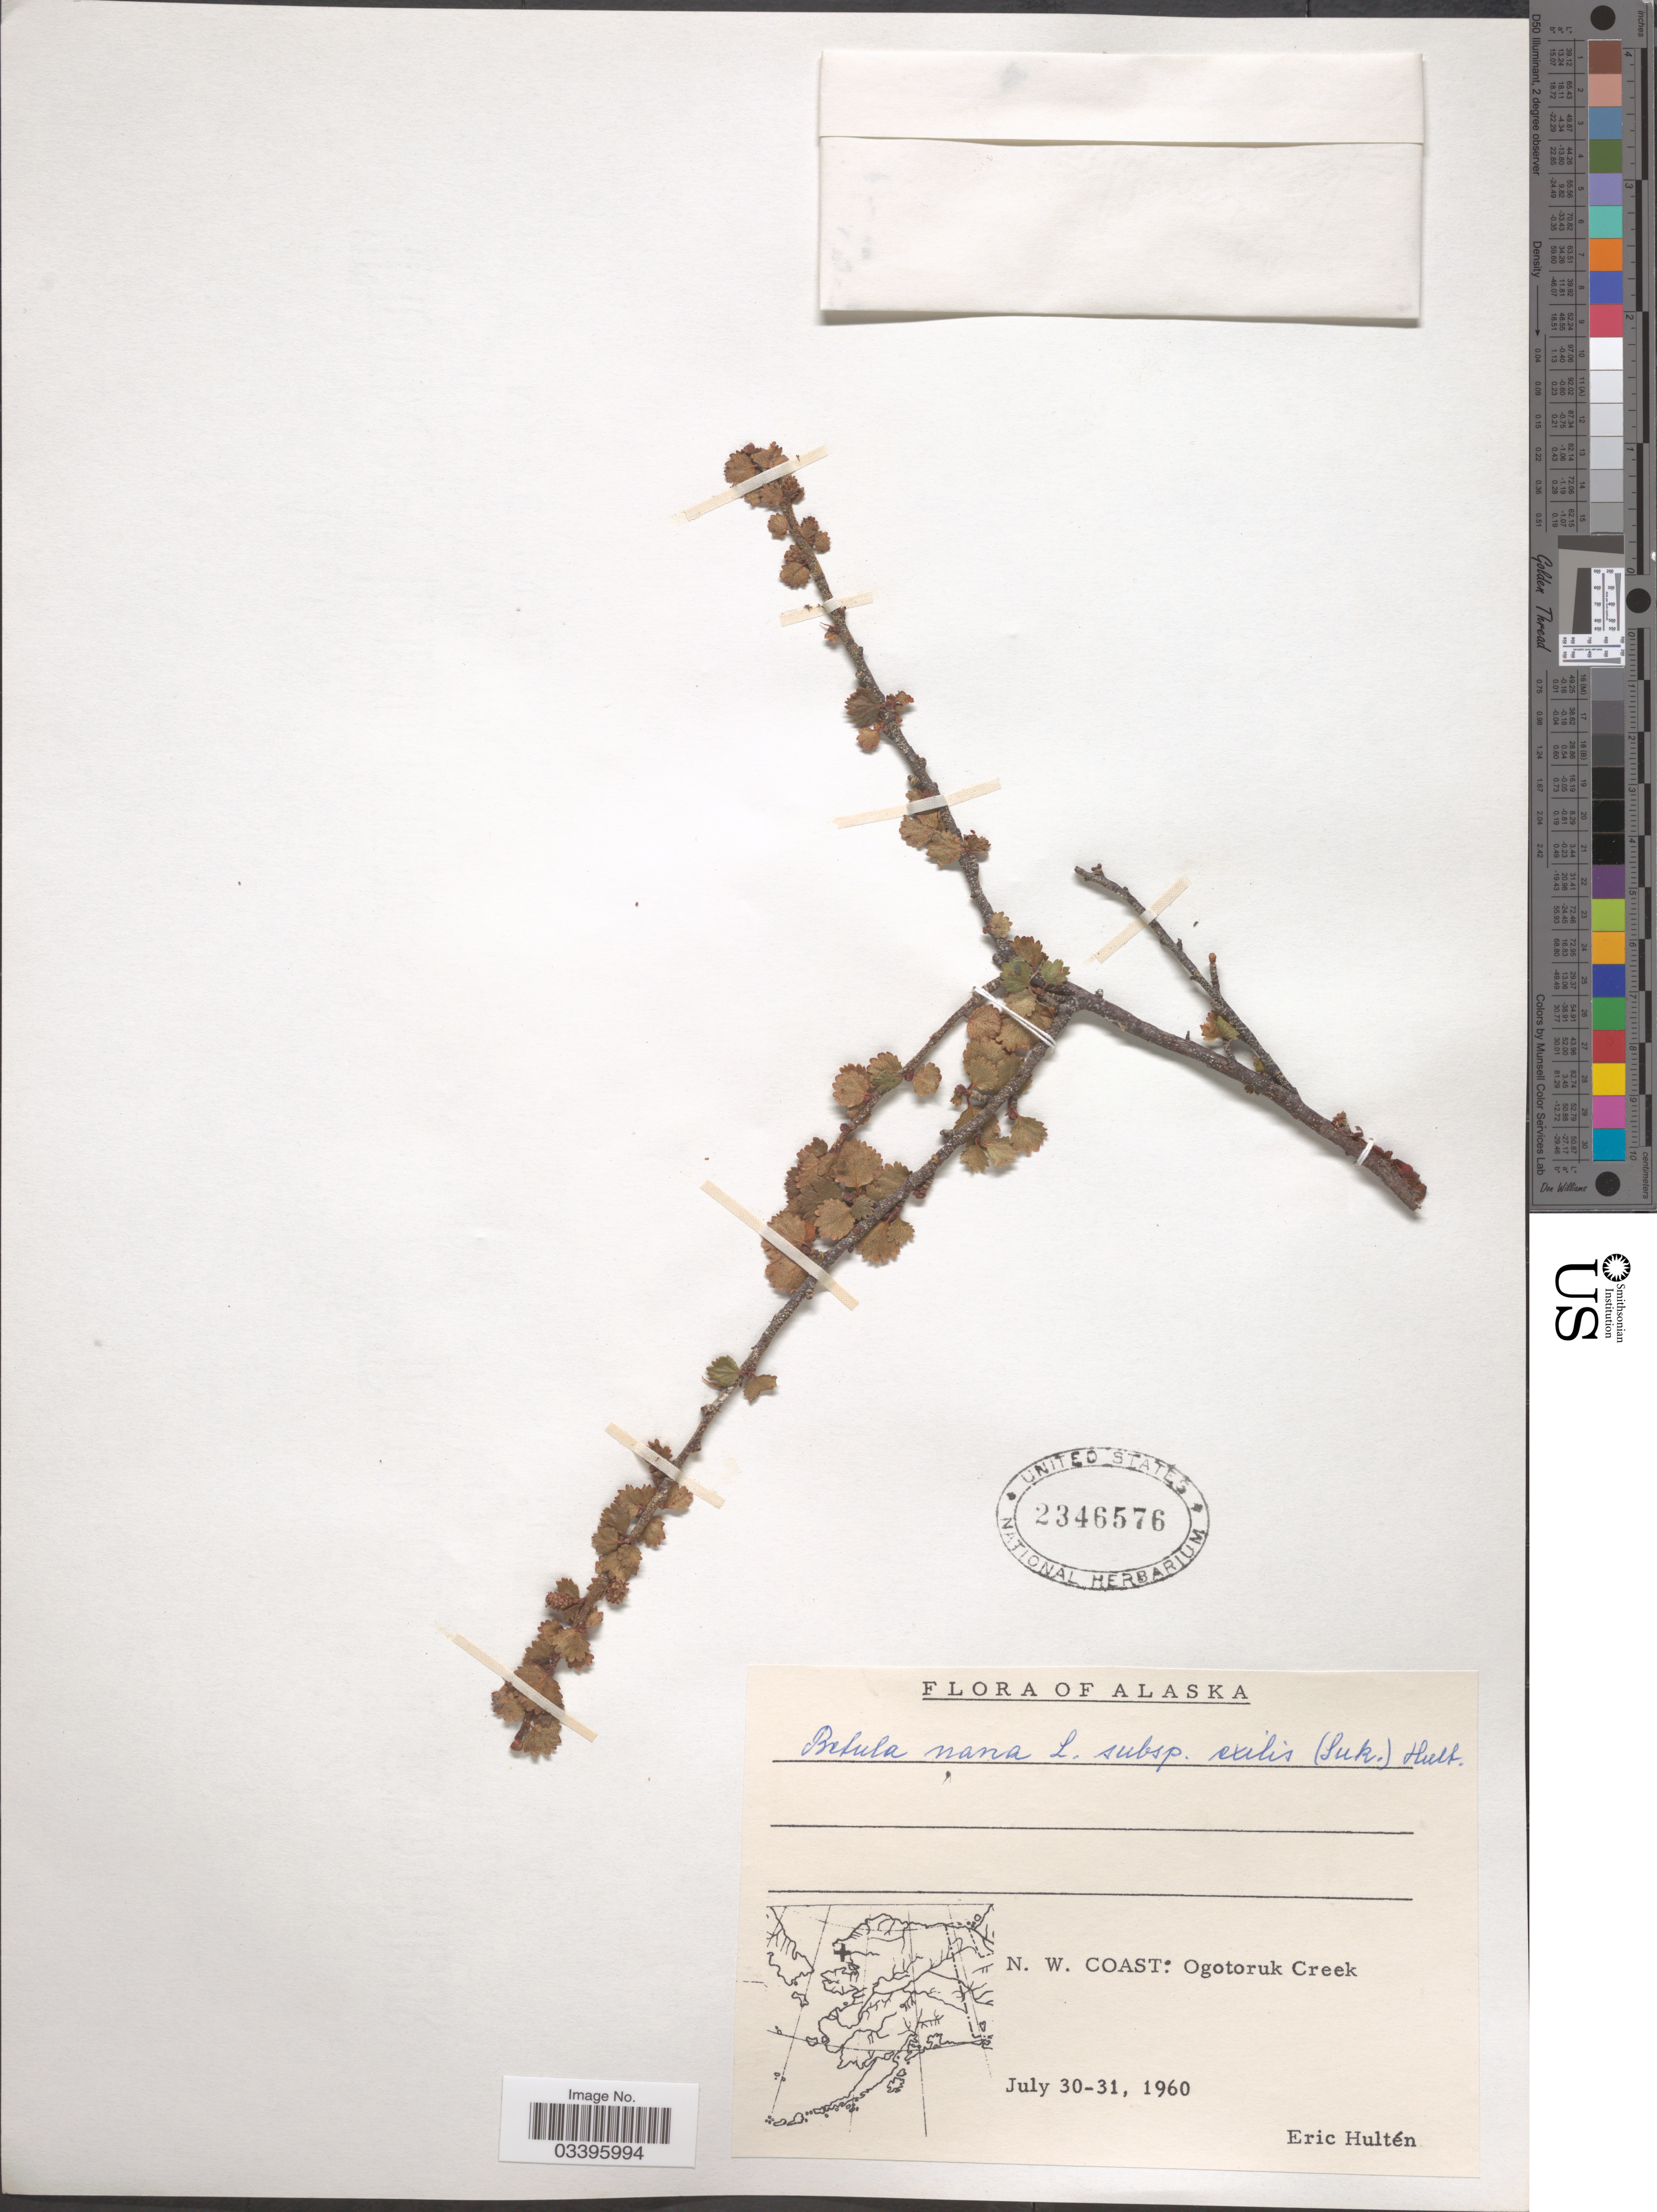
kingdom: Plantae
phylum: Tracheophyta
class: Magnoliopsida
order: Fagales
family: Betulaceae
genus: Betula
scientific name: Betula nana subsp. exilis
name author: L.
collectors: E. G. Hultén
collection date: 1960-07-30/1960-07-31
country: United States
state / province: Alaska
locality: N. W. Coast: Ogotoruk Creek.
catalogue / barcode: US 2346576